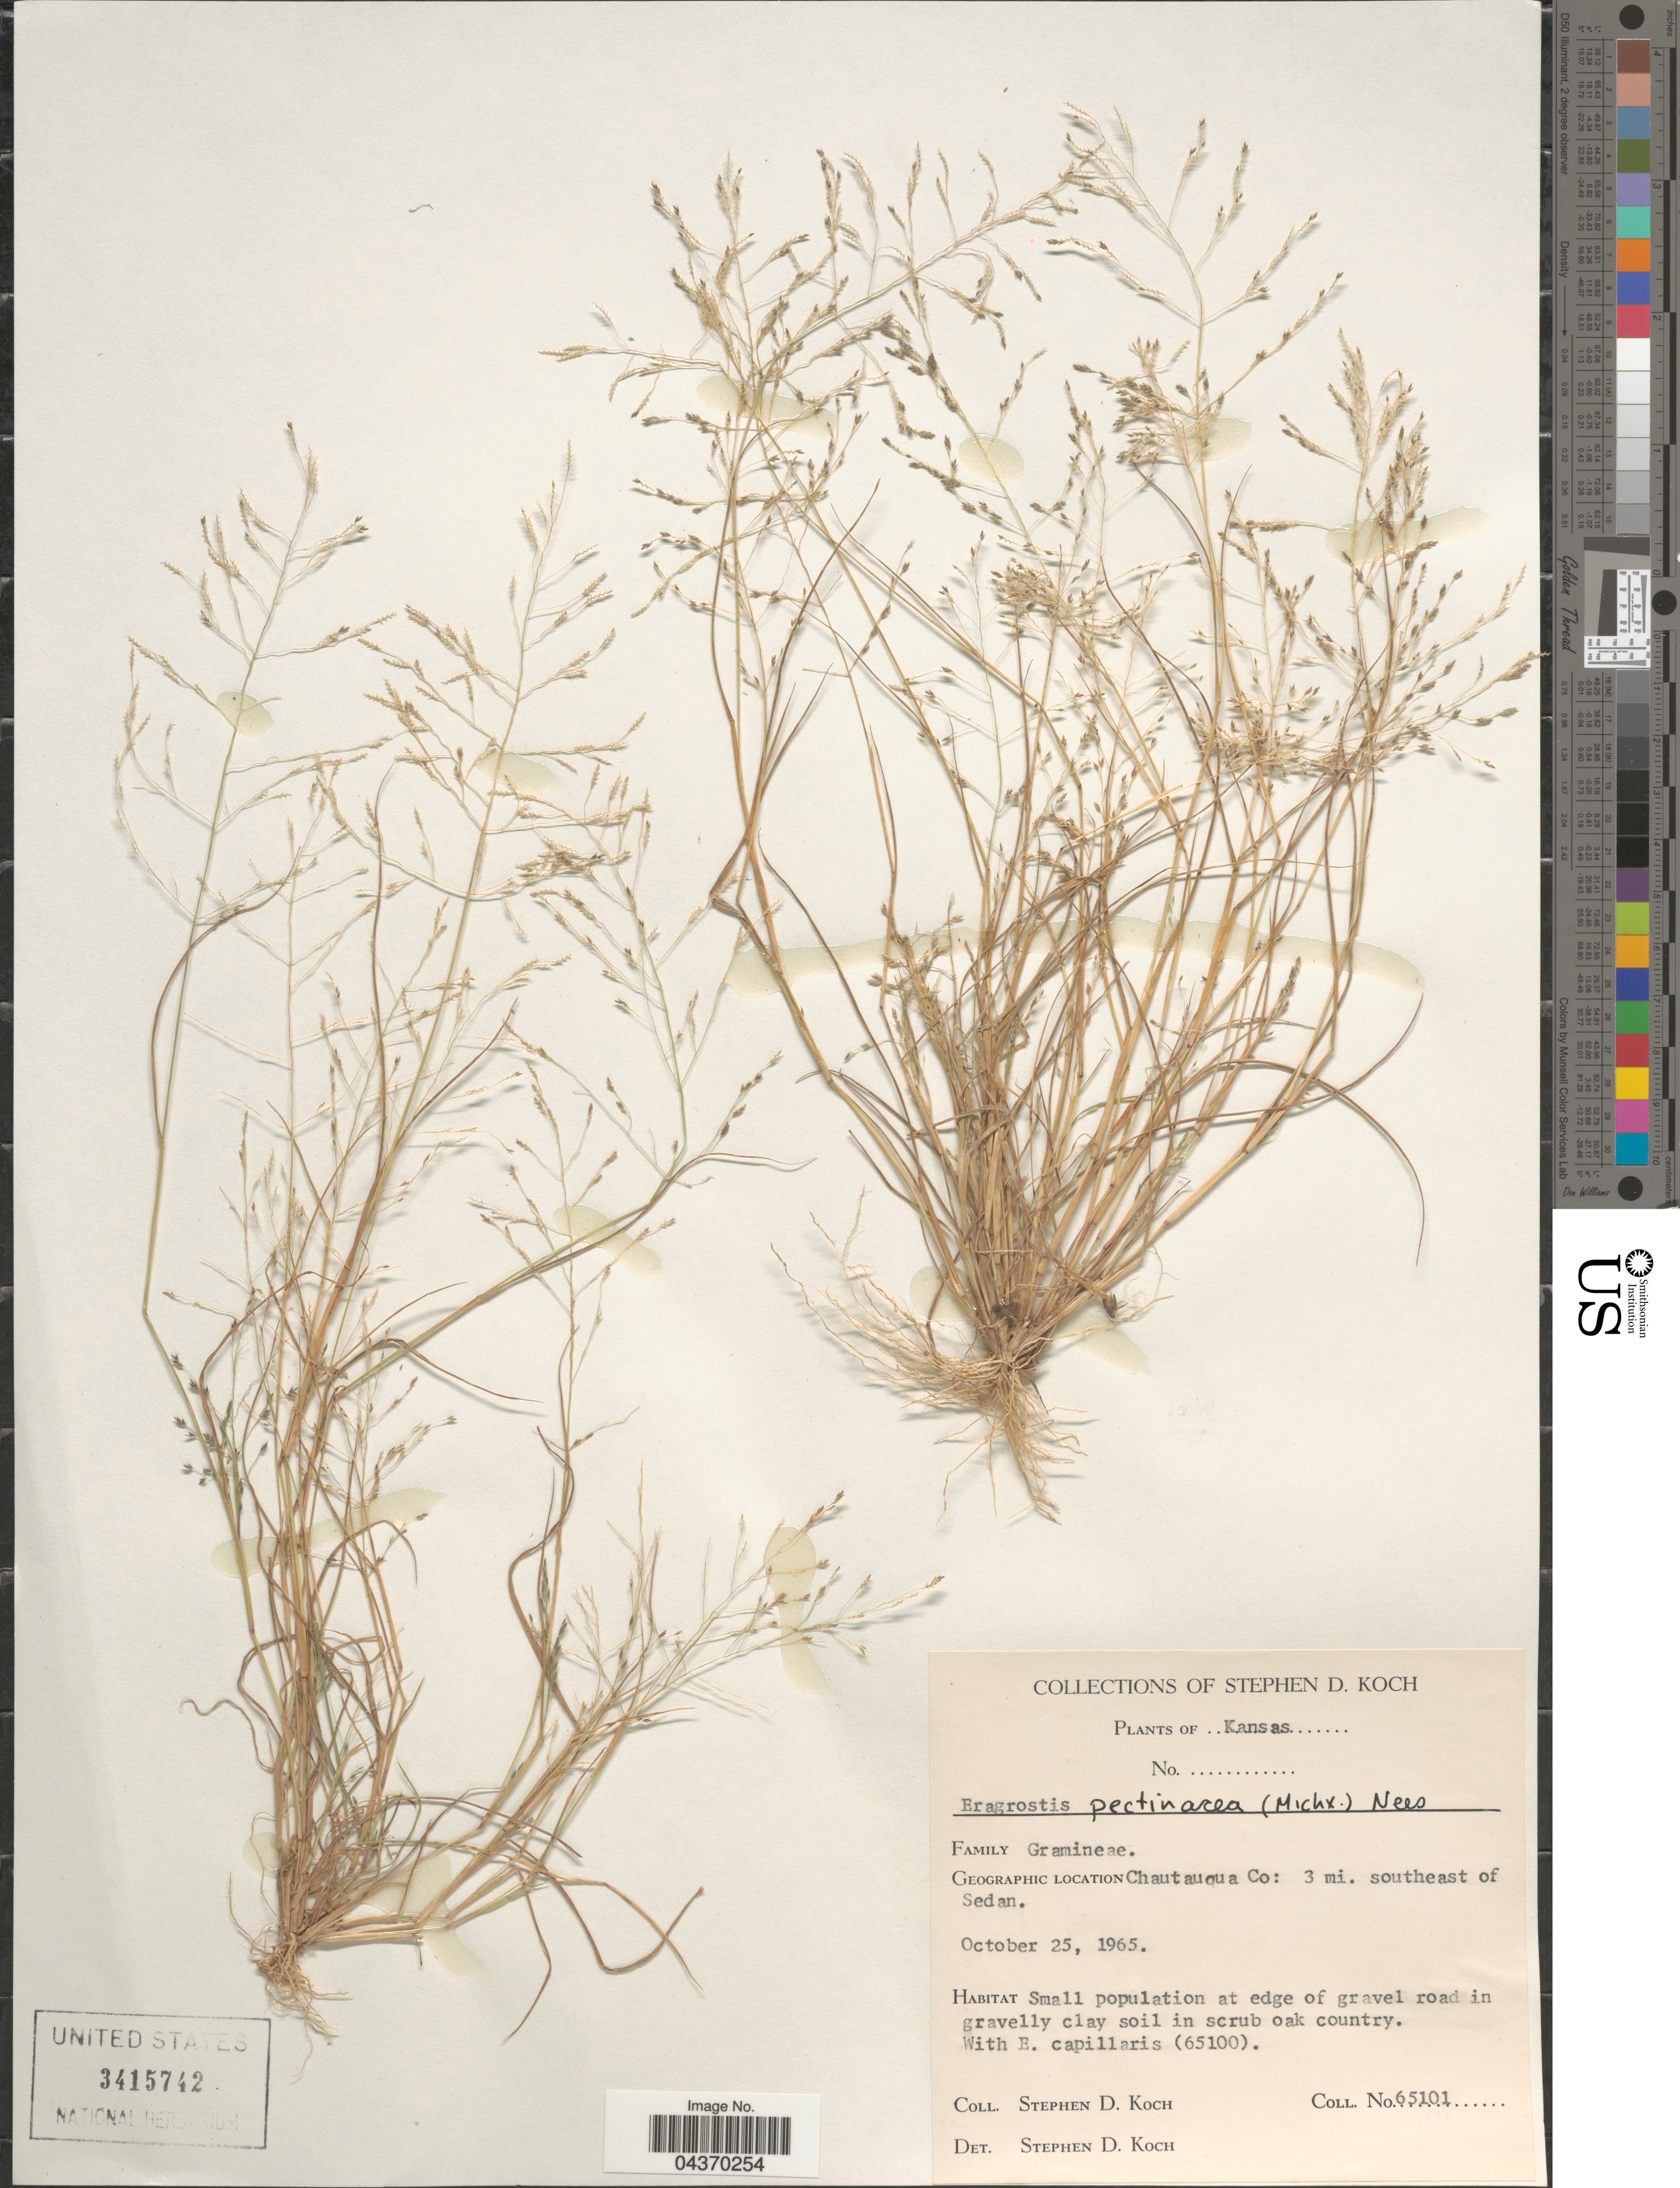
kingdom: Plantae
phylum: Tracheophyta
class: Liliopsida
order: Poales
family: Poaceae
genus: Eragrostis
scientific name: Eragrostis pectinacea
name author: (Michx.) Nees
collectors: S. D. Koch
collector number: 65101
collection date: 1965-10-25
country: United States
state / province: Kansas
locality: Chautauqua Co: 3 mi. southeast of Sedan.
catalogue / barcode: US 3415742